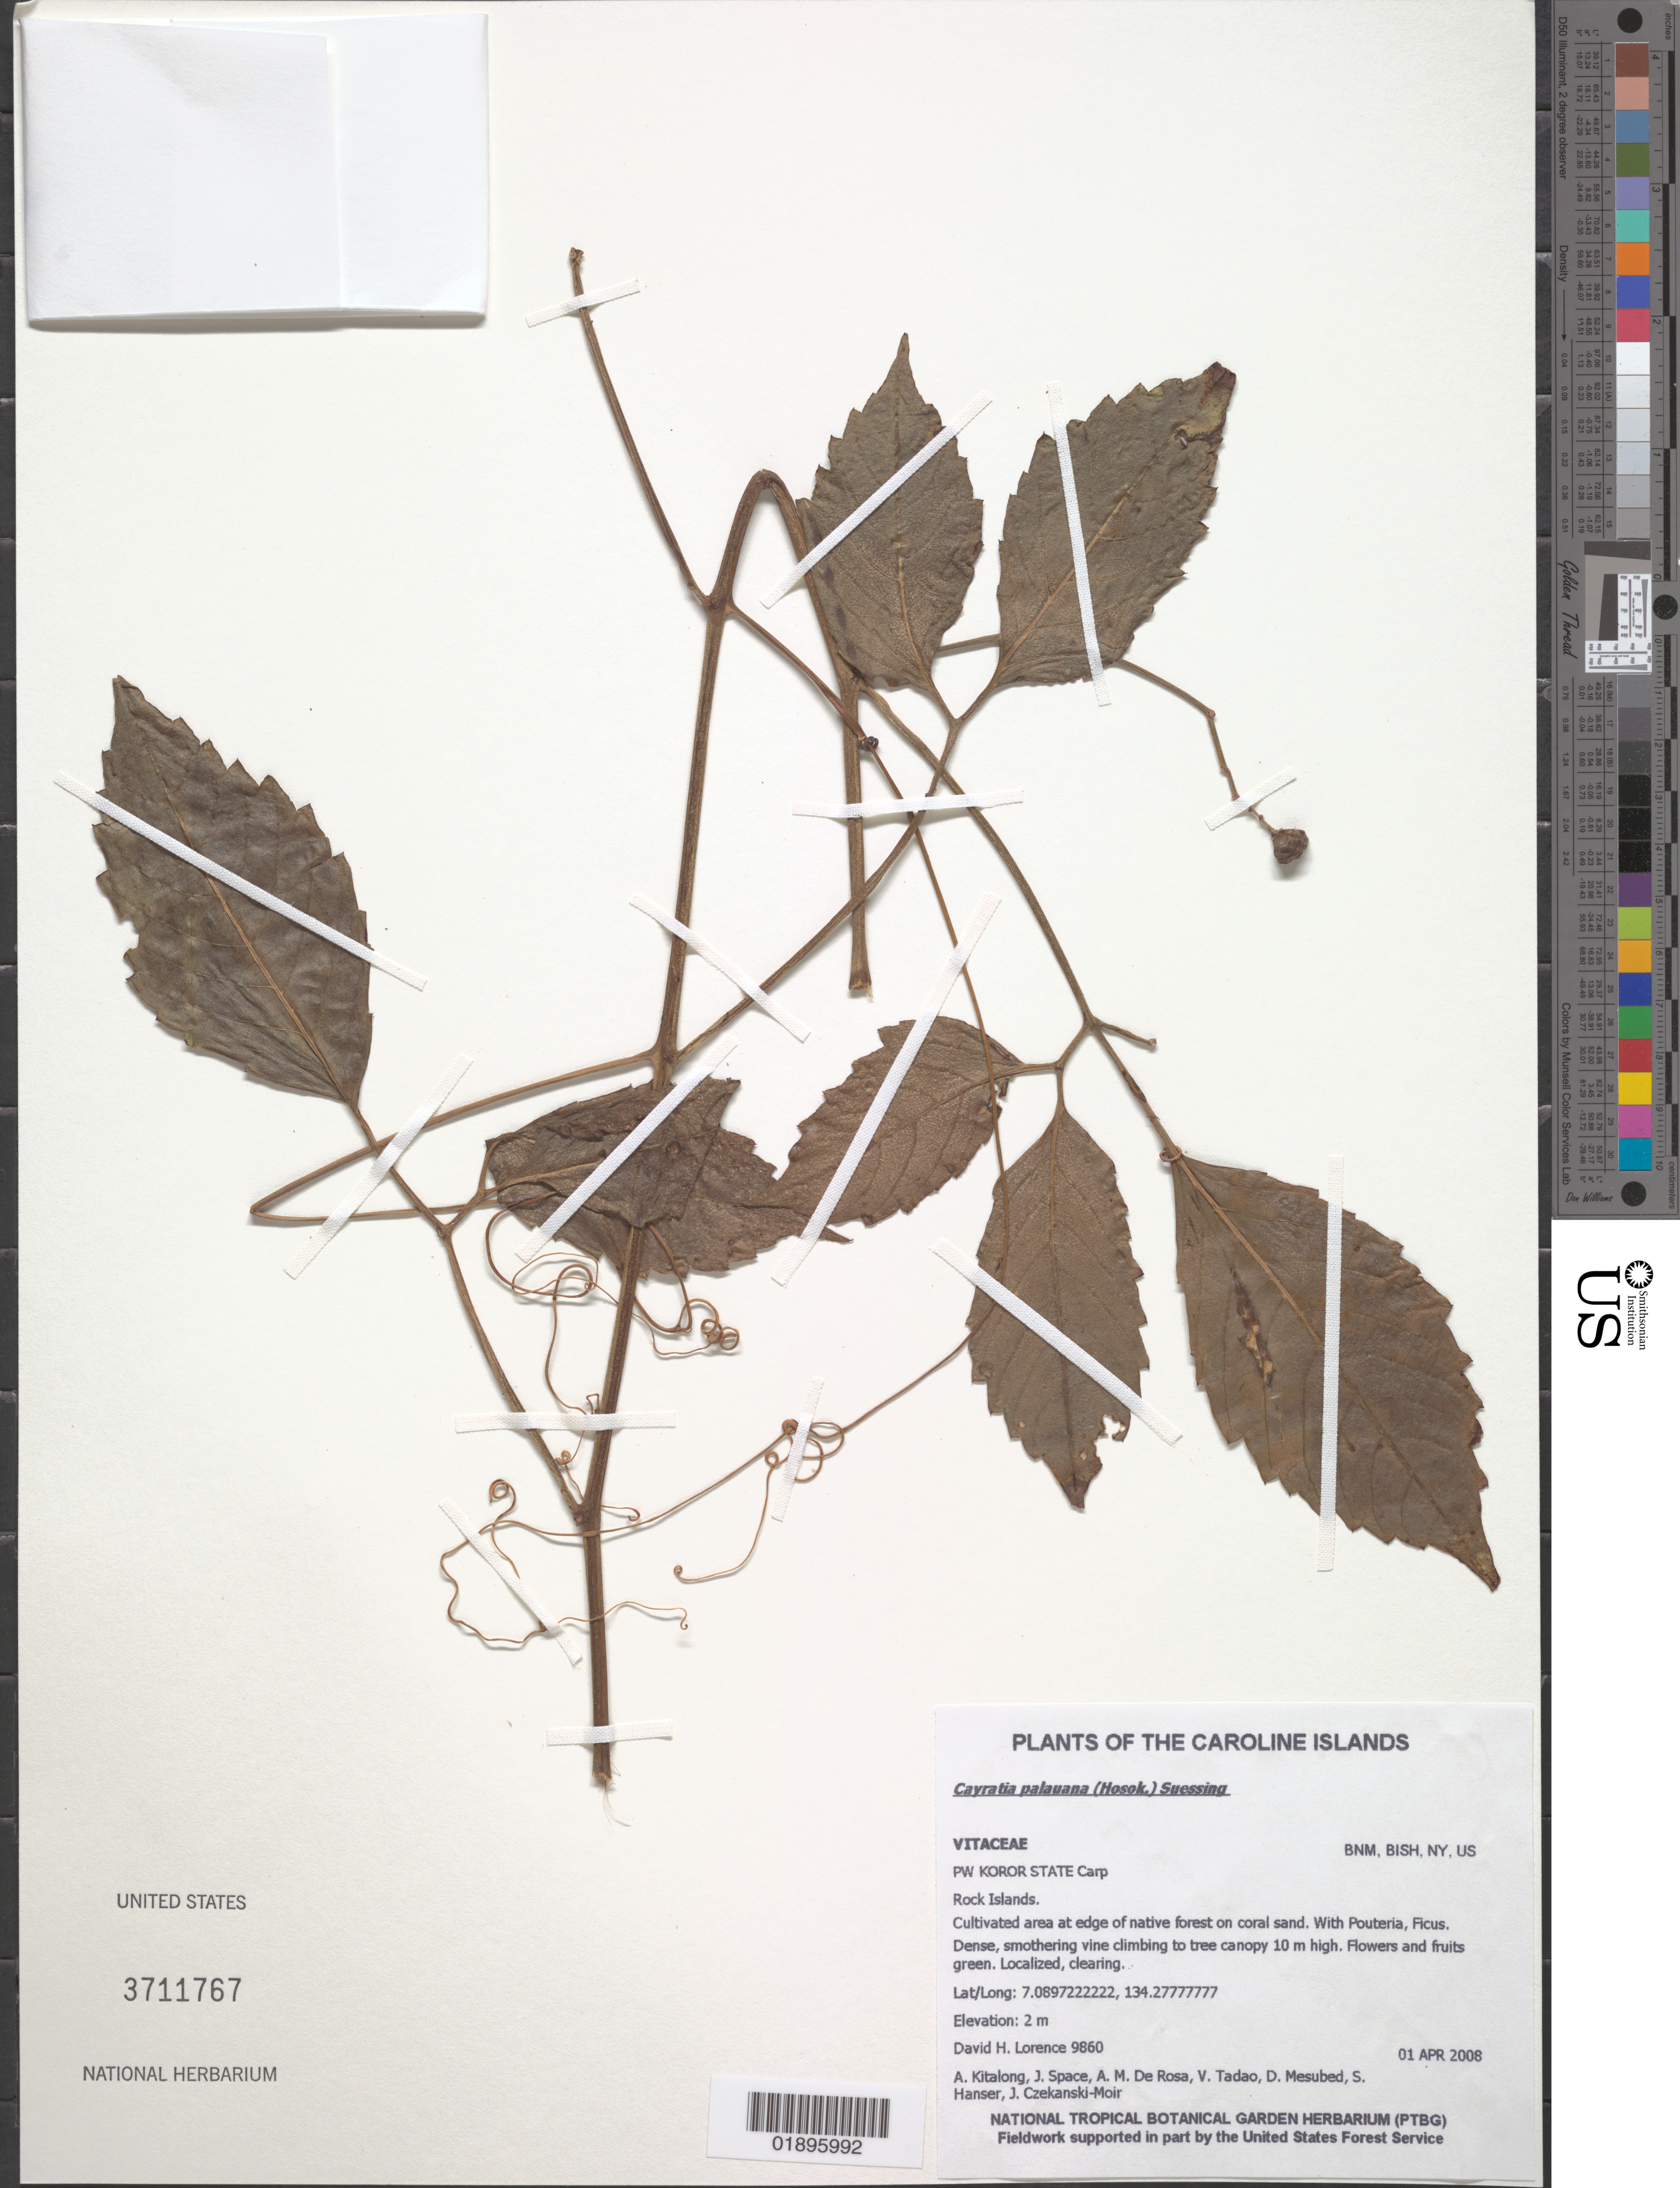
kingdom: Plantae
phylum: Tracheophyta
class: Magnoliopsida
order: Vitales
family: Vitaceae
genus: Cayratia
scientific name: Cayratia palauana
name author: (Hosok.) Suess.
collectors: D. Lorence, A. Kitalong, J. Space, A. De Rosa, V. Tadao, D. Mesubed & S. Hanser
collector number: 9860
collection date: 2008-04-01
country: Palau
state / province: Koror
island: Rock Islands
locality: Cultivated areas at edge of native forest.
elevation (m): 2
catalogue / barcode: US 3711767